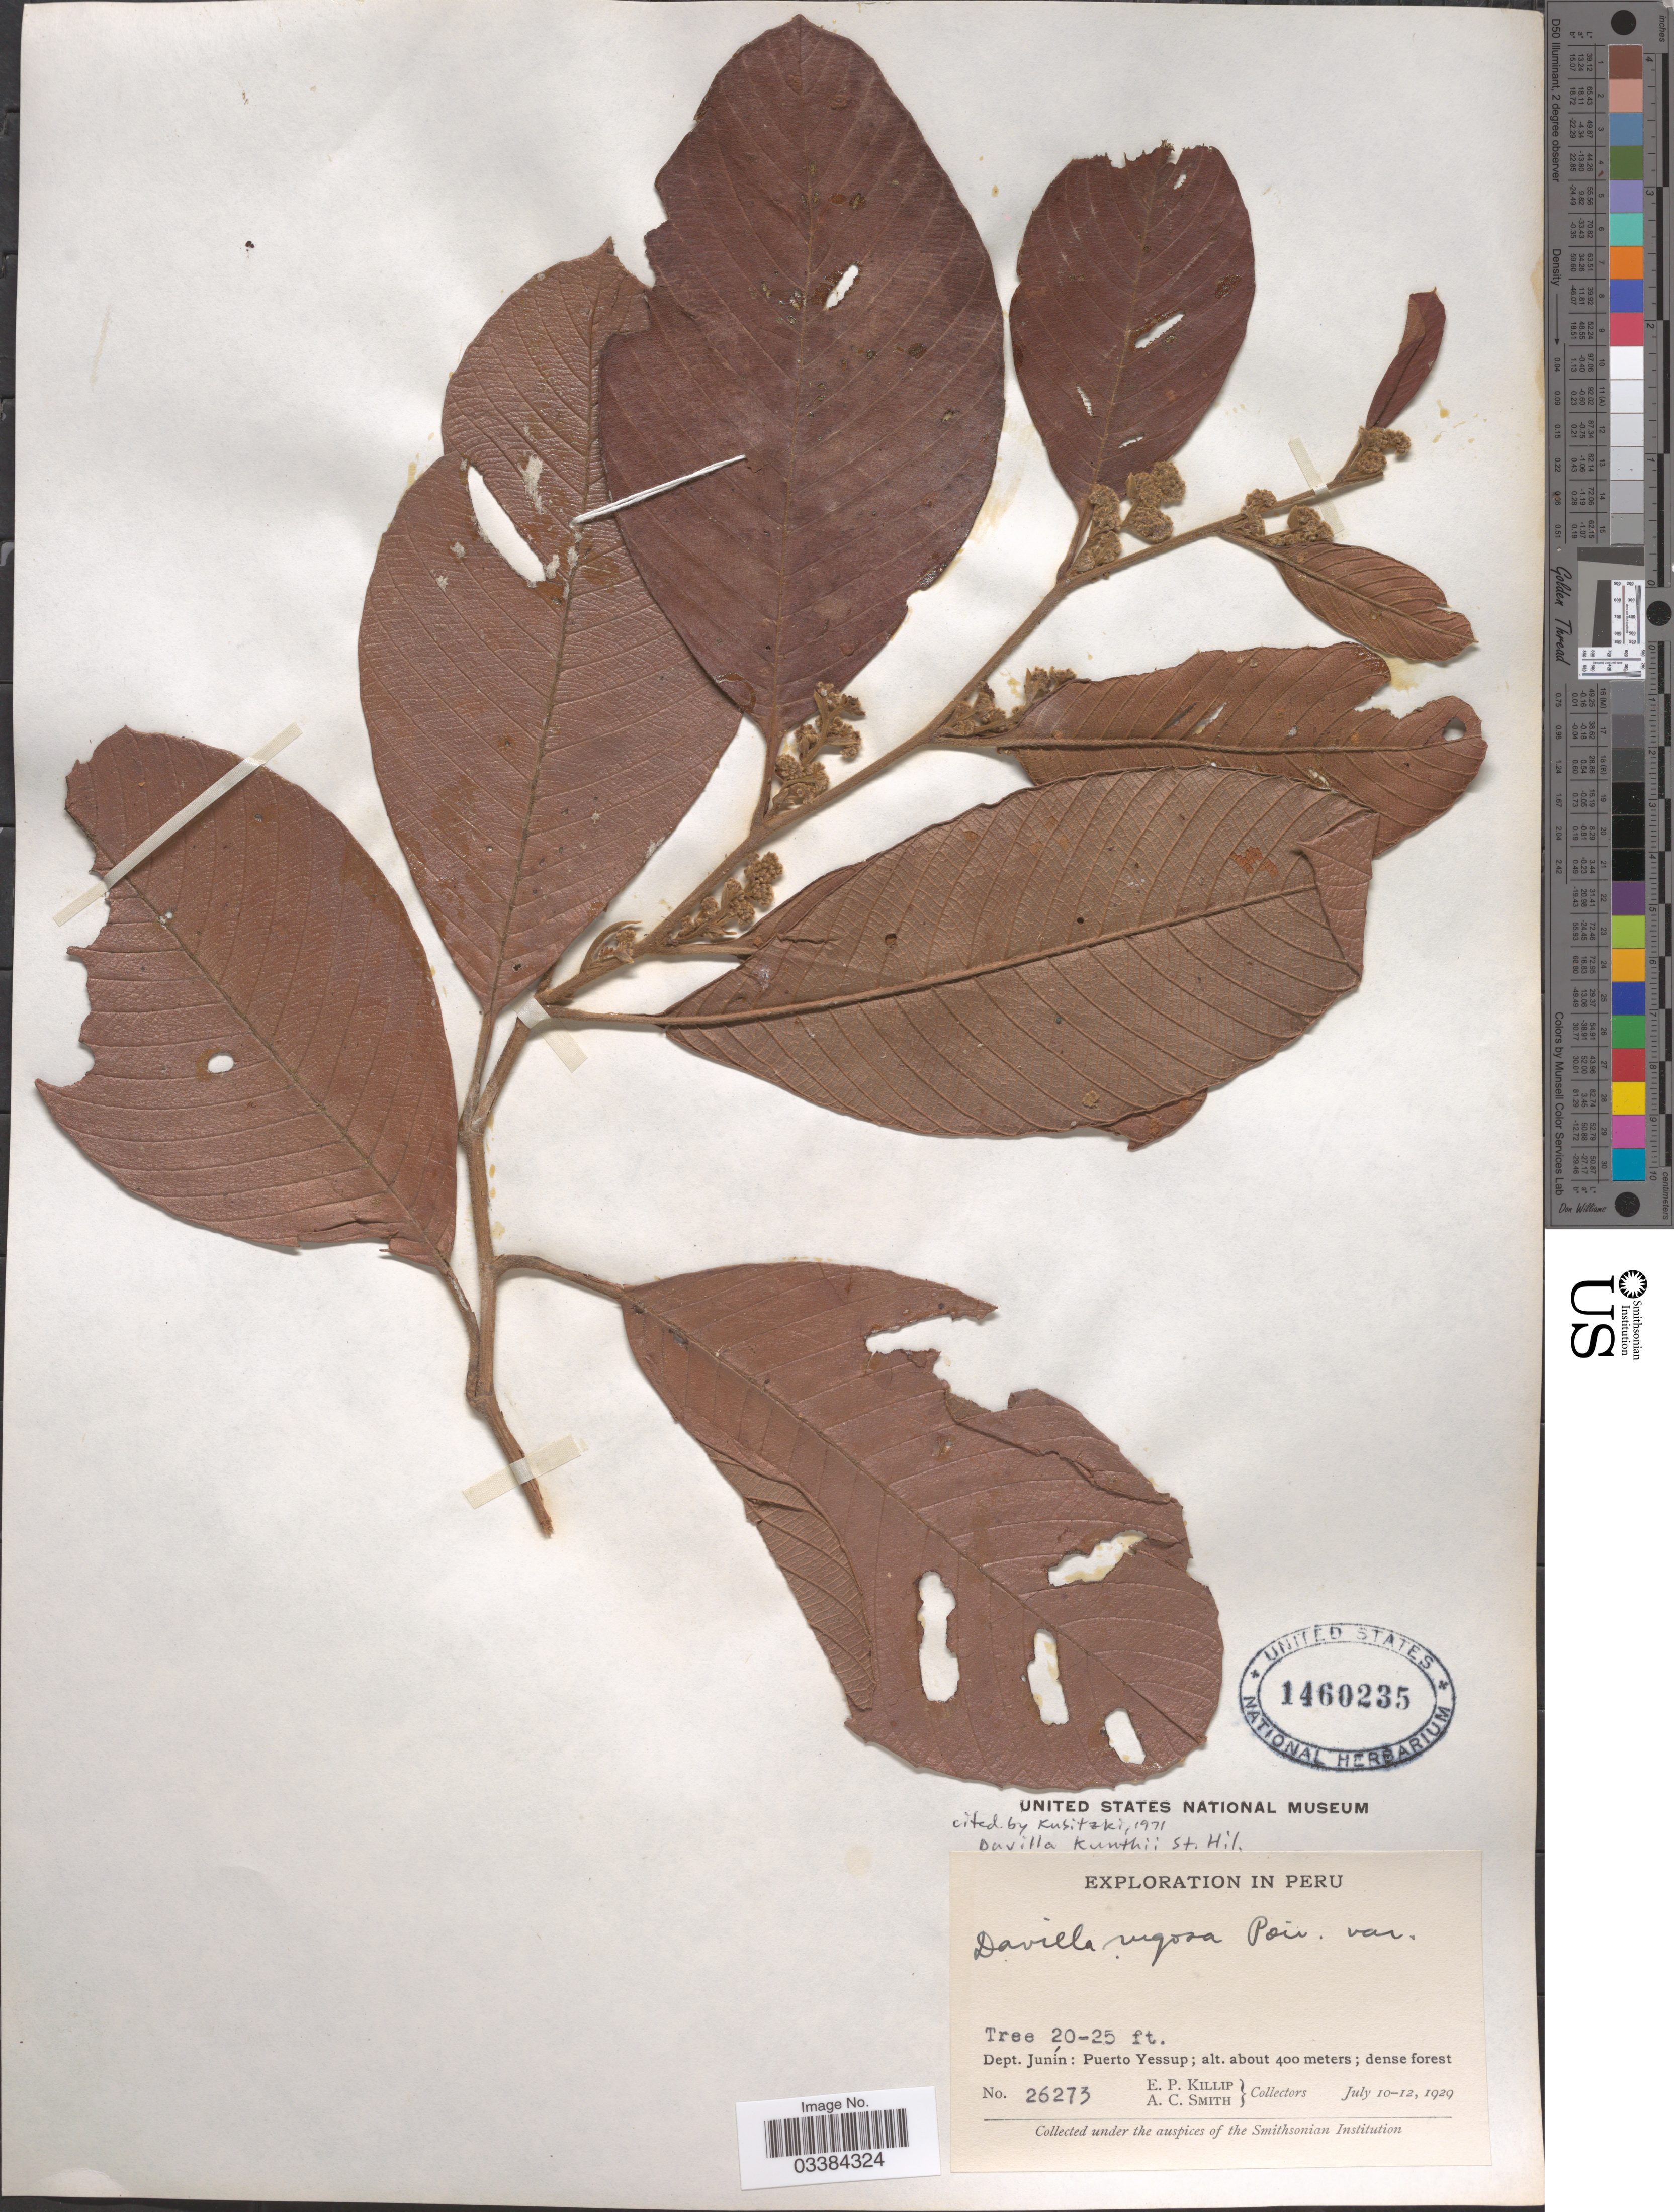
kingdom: Plantae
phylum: Tracheophyta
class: Magnoliopsida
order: Dilleniales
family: Dilleniaceae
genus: Davilla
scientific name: Davilla kunthii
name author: A. St.-Hil.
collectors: E. P. Killip & A. C. Smith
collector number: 26273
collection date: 1929-07-10/1929-07-12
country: Peru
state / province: Junín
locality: Dept. Junín: Puerto Yessup.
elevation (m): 400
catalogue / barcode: US 1460235